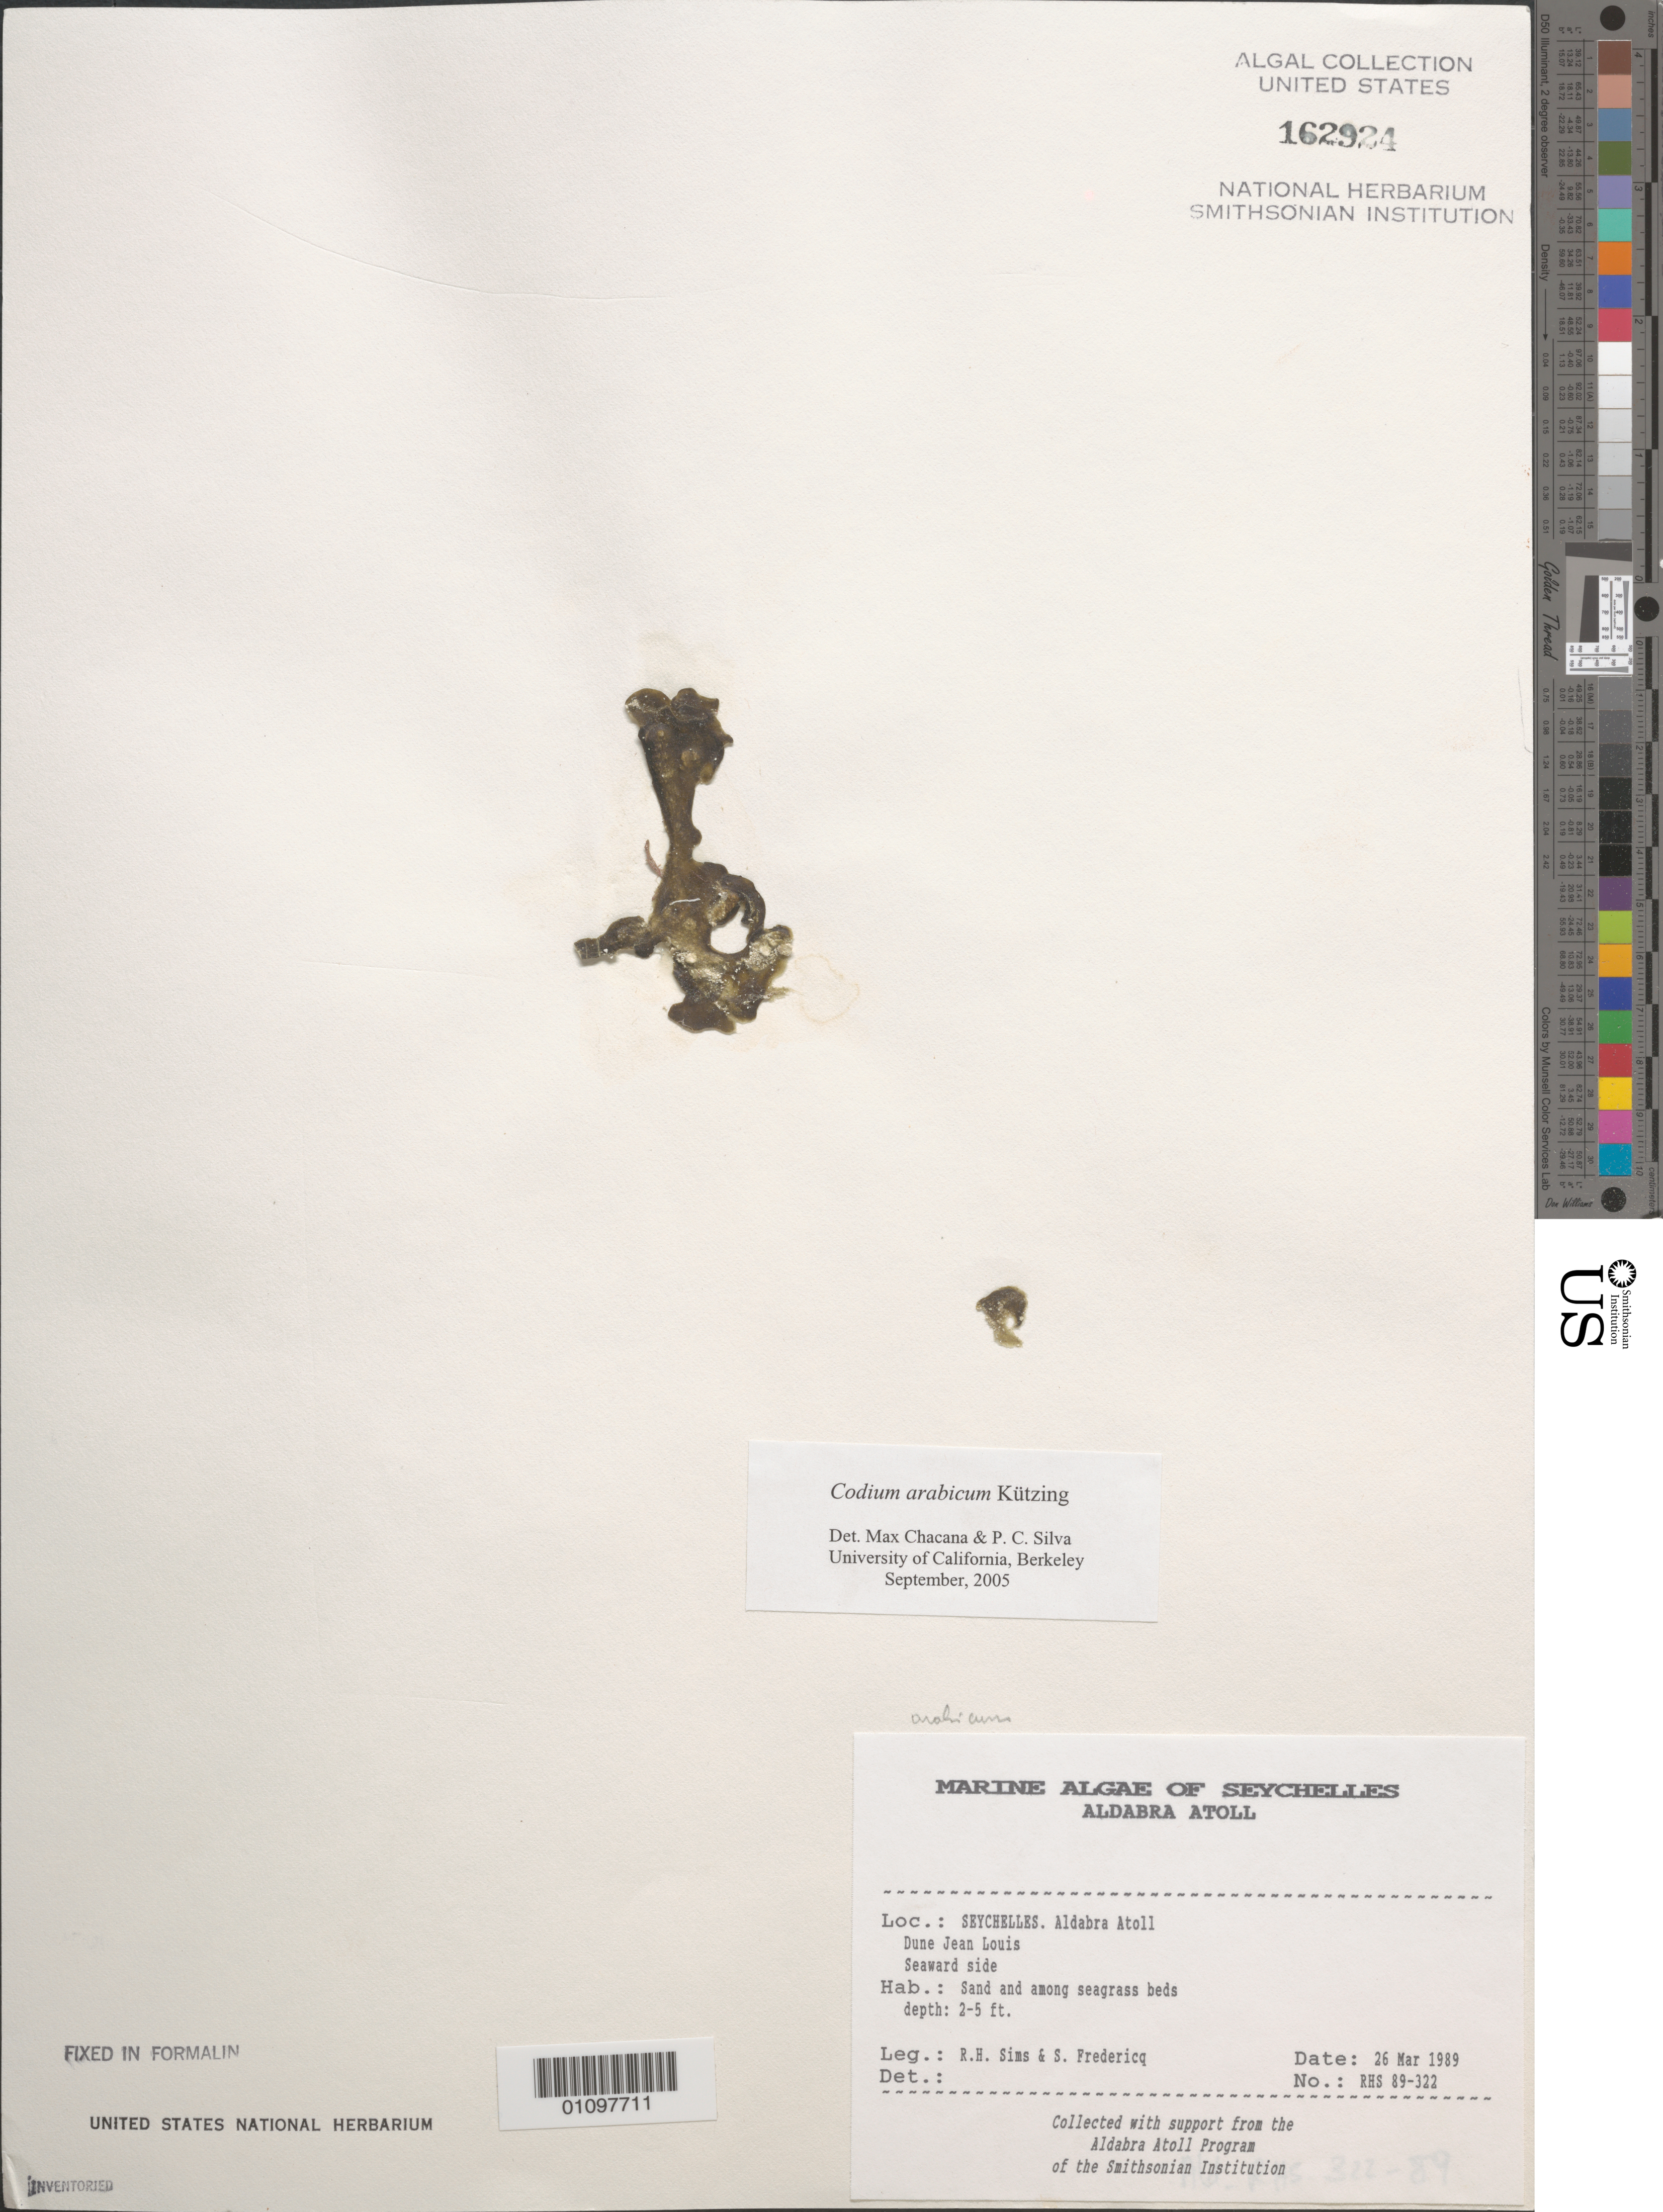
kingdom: Plantae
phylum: Chlorophyta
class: Ulvophyceae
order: Bryopsidales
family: Codiaceae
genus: Codium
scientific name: Codium arabicum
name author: Kütz.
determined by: Chacana, M. E.; Silva, P. C.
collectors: R. H. Sims & S. Fredericq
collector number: RHS 89-322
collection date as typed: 26 Mar 1989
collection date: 1989-03-26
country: Seychelles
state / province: Outer Islands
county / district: Aldabra Group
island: Aldabra Atoll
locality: Dune Jean Louis, seaward side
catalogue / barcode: US 162924